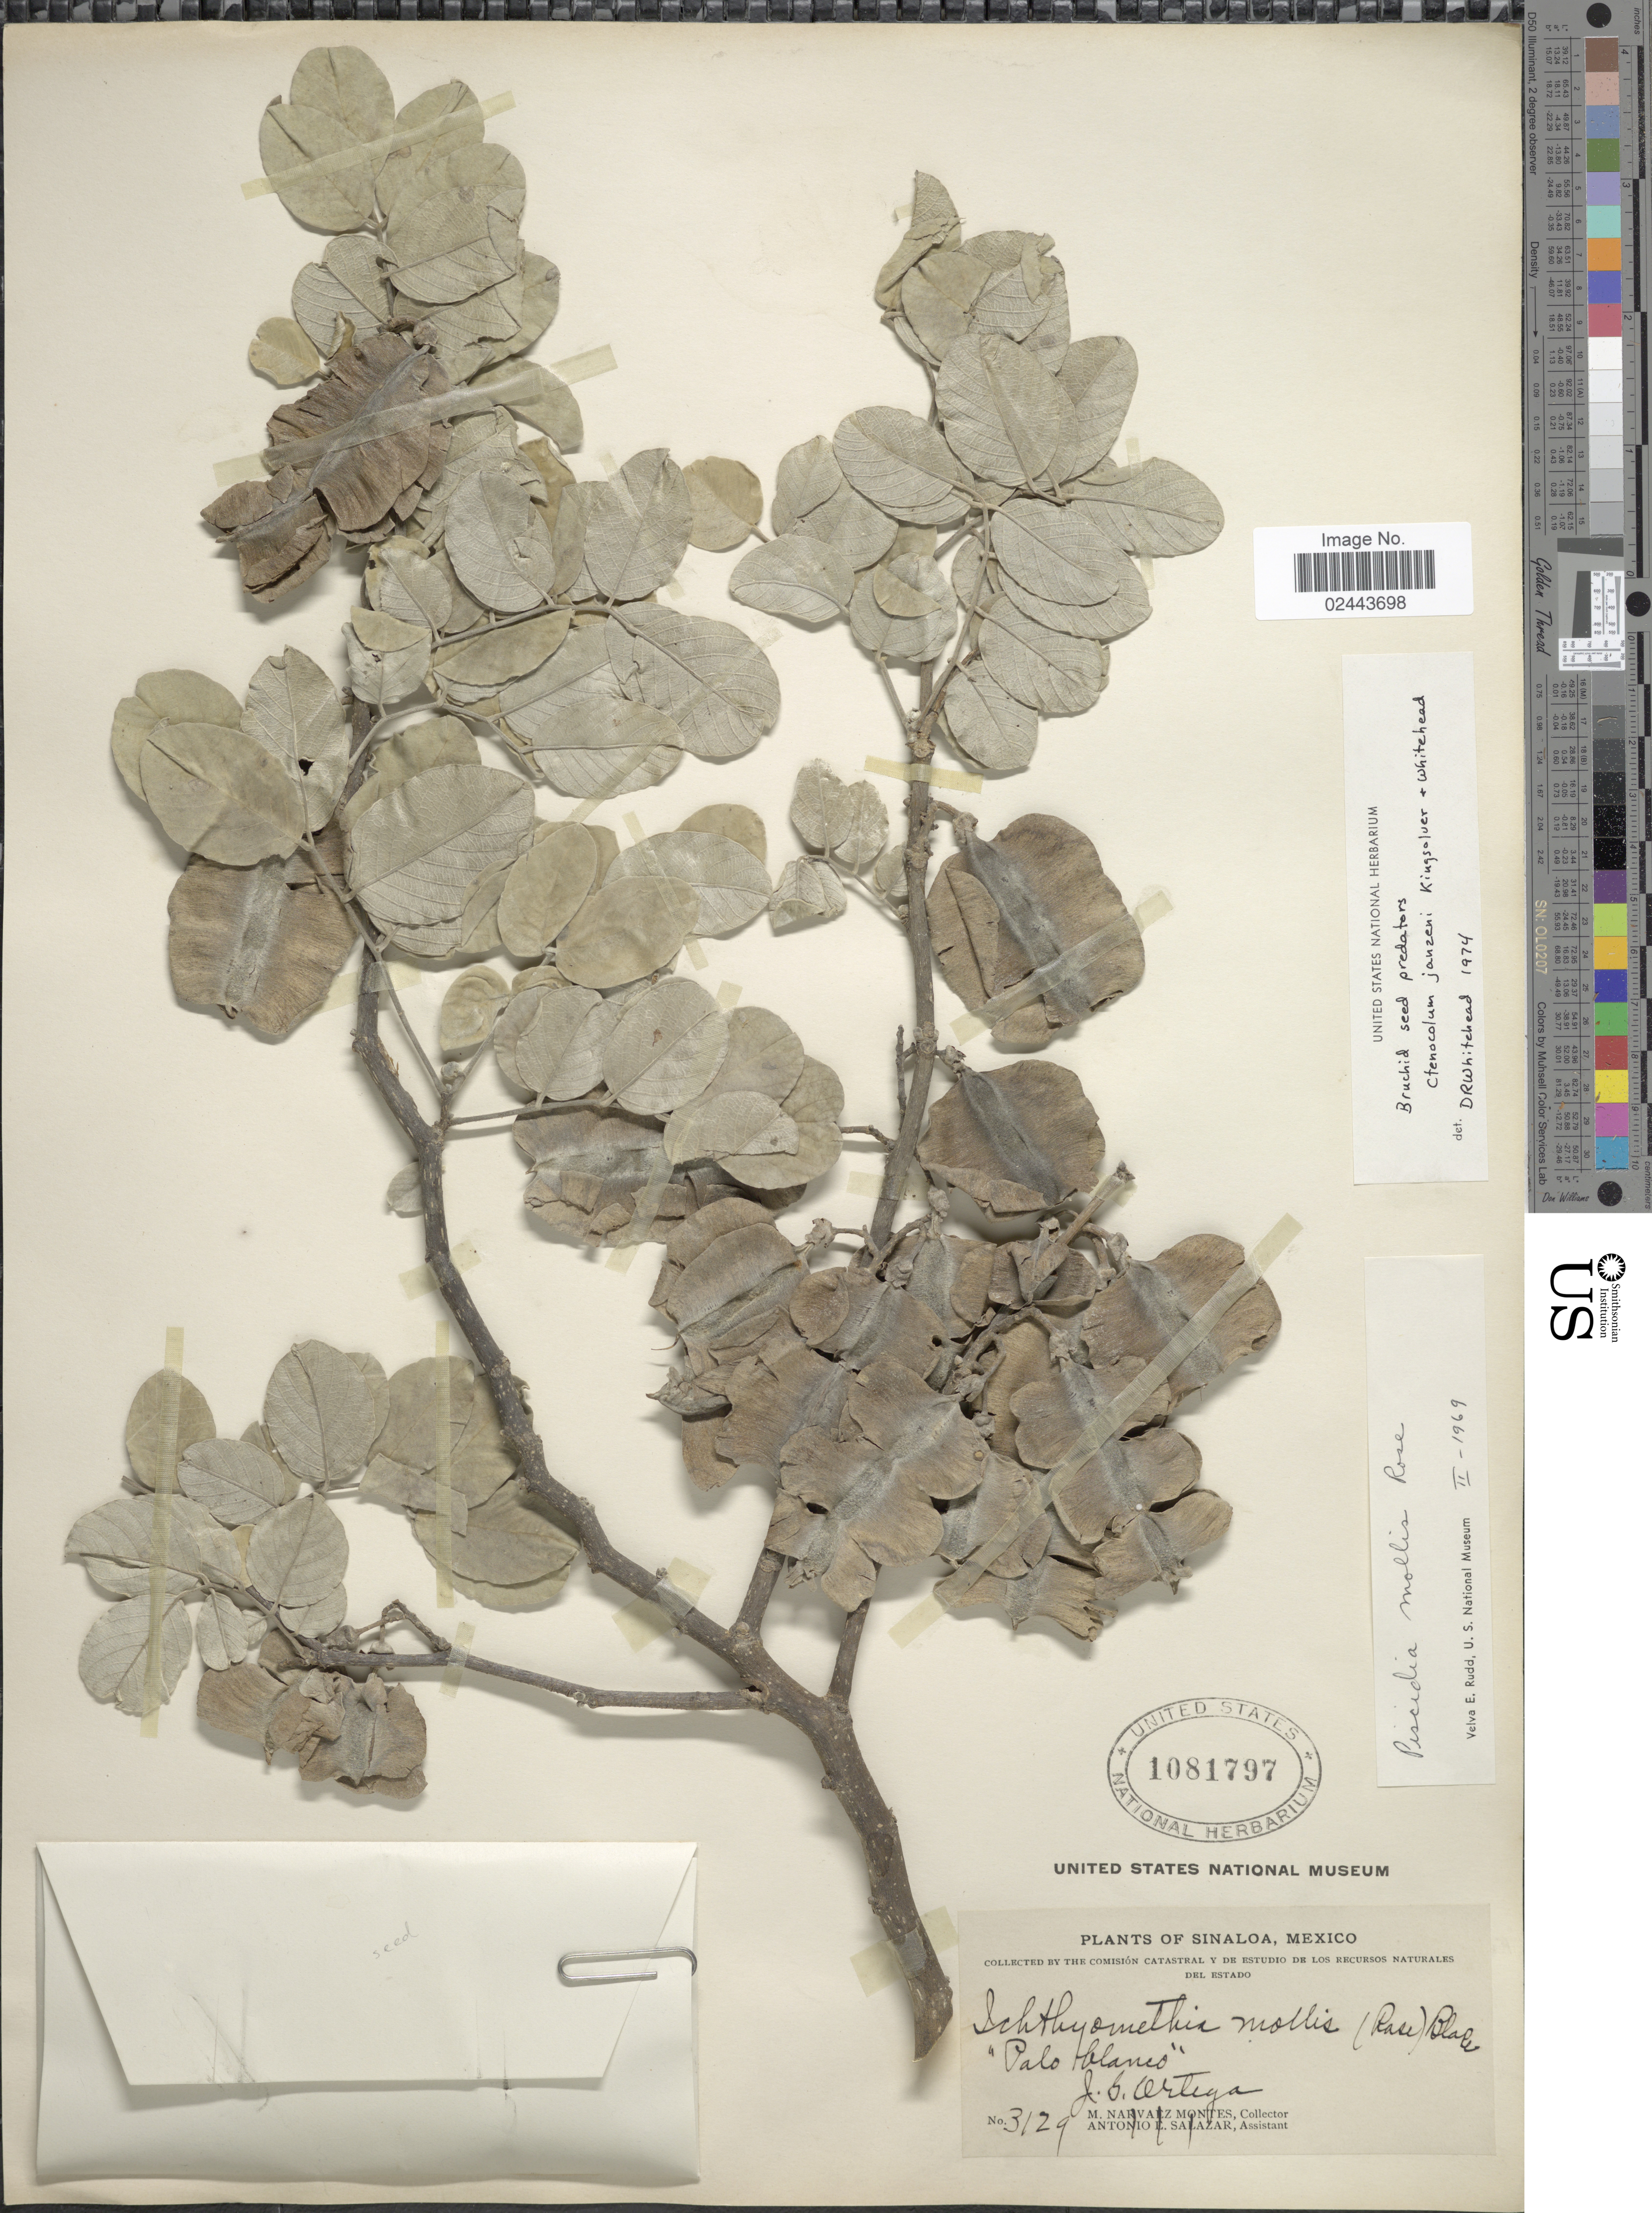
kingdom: Plantae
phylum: Tracheophyta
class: Magnoliopsida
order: Fabales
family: Fabaceae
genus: Piscidia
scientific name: Piscidia mollis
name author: Rose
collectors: J. Ortega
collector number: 3129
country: Mexico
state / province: Sinaloa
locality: Palo blanco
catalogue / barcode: US 1081797